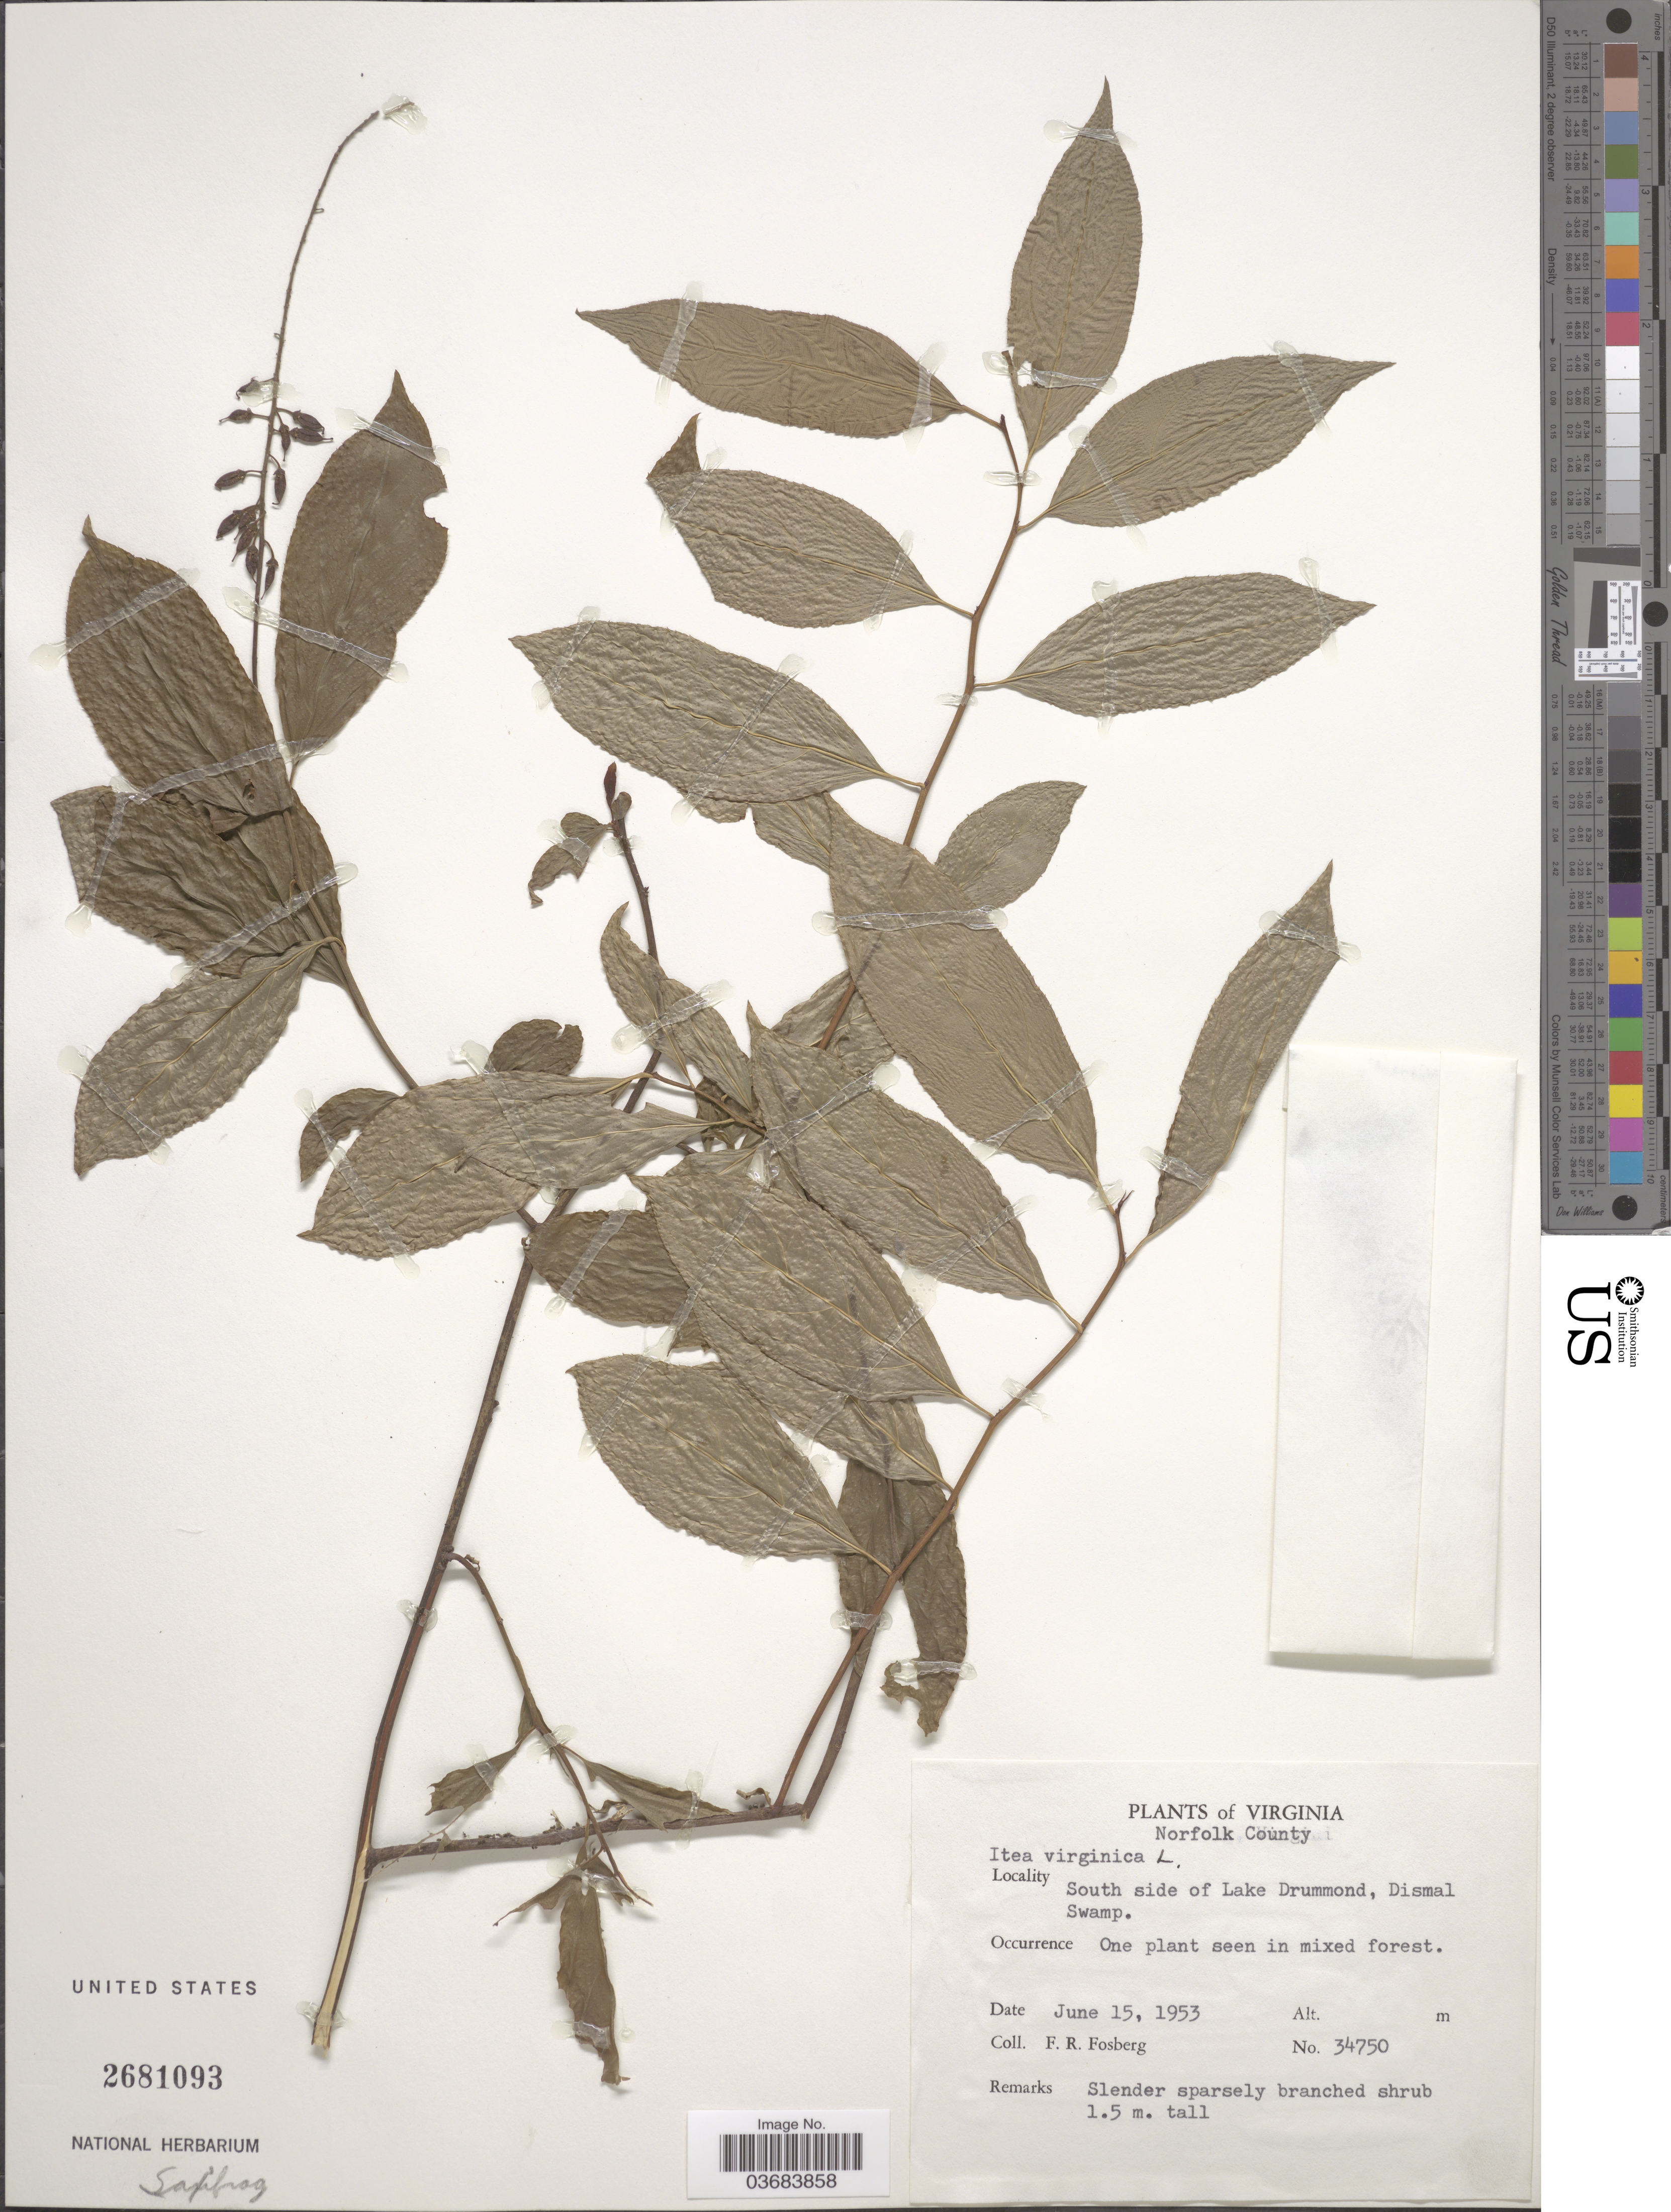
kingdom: Plantae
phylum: Tracheophyta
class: Magnoliopsida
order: Saxifragales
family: Iteaceae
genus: Itea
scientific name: Itea virginica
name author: L.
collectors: F. R. Fosberg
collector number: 34750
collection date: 1953-06-15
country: United States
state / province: Virginia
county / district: City of Norfolk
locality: Norfolk County. South side of Lake Drummond, Dismal Swamp.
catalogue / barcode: US 2681093